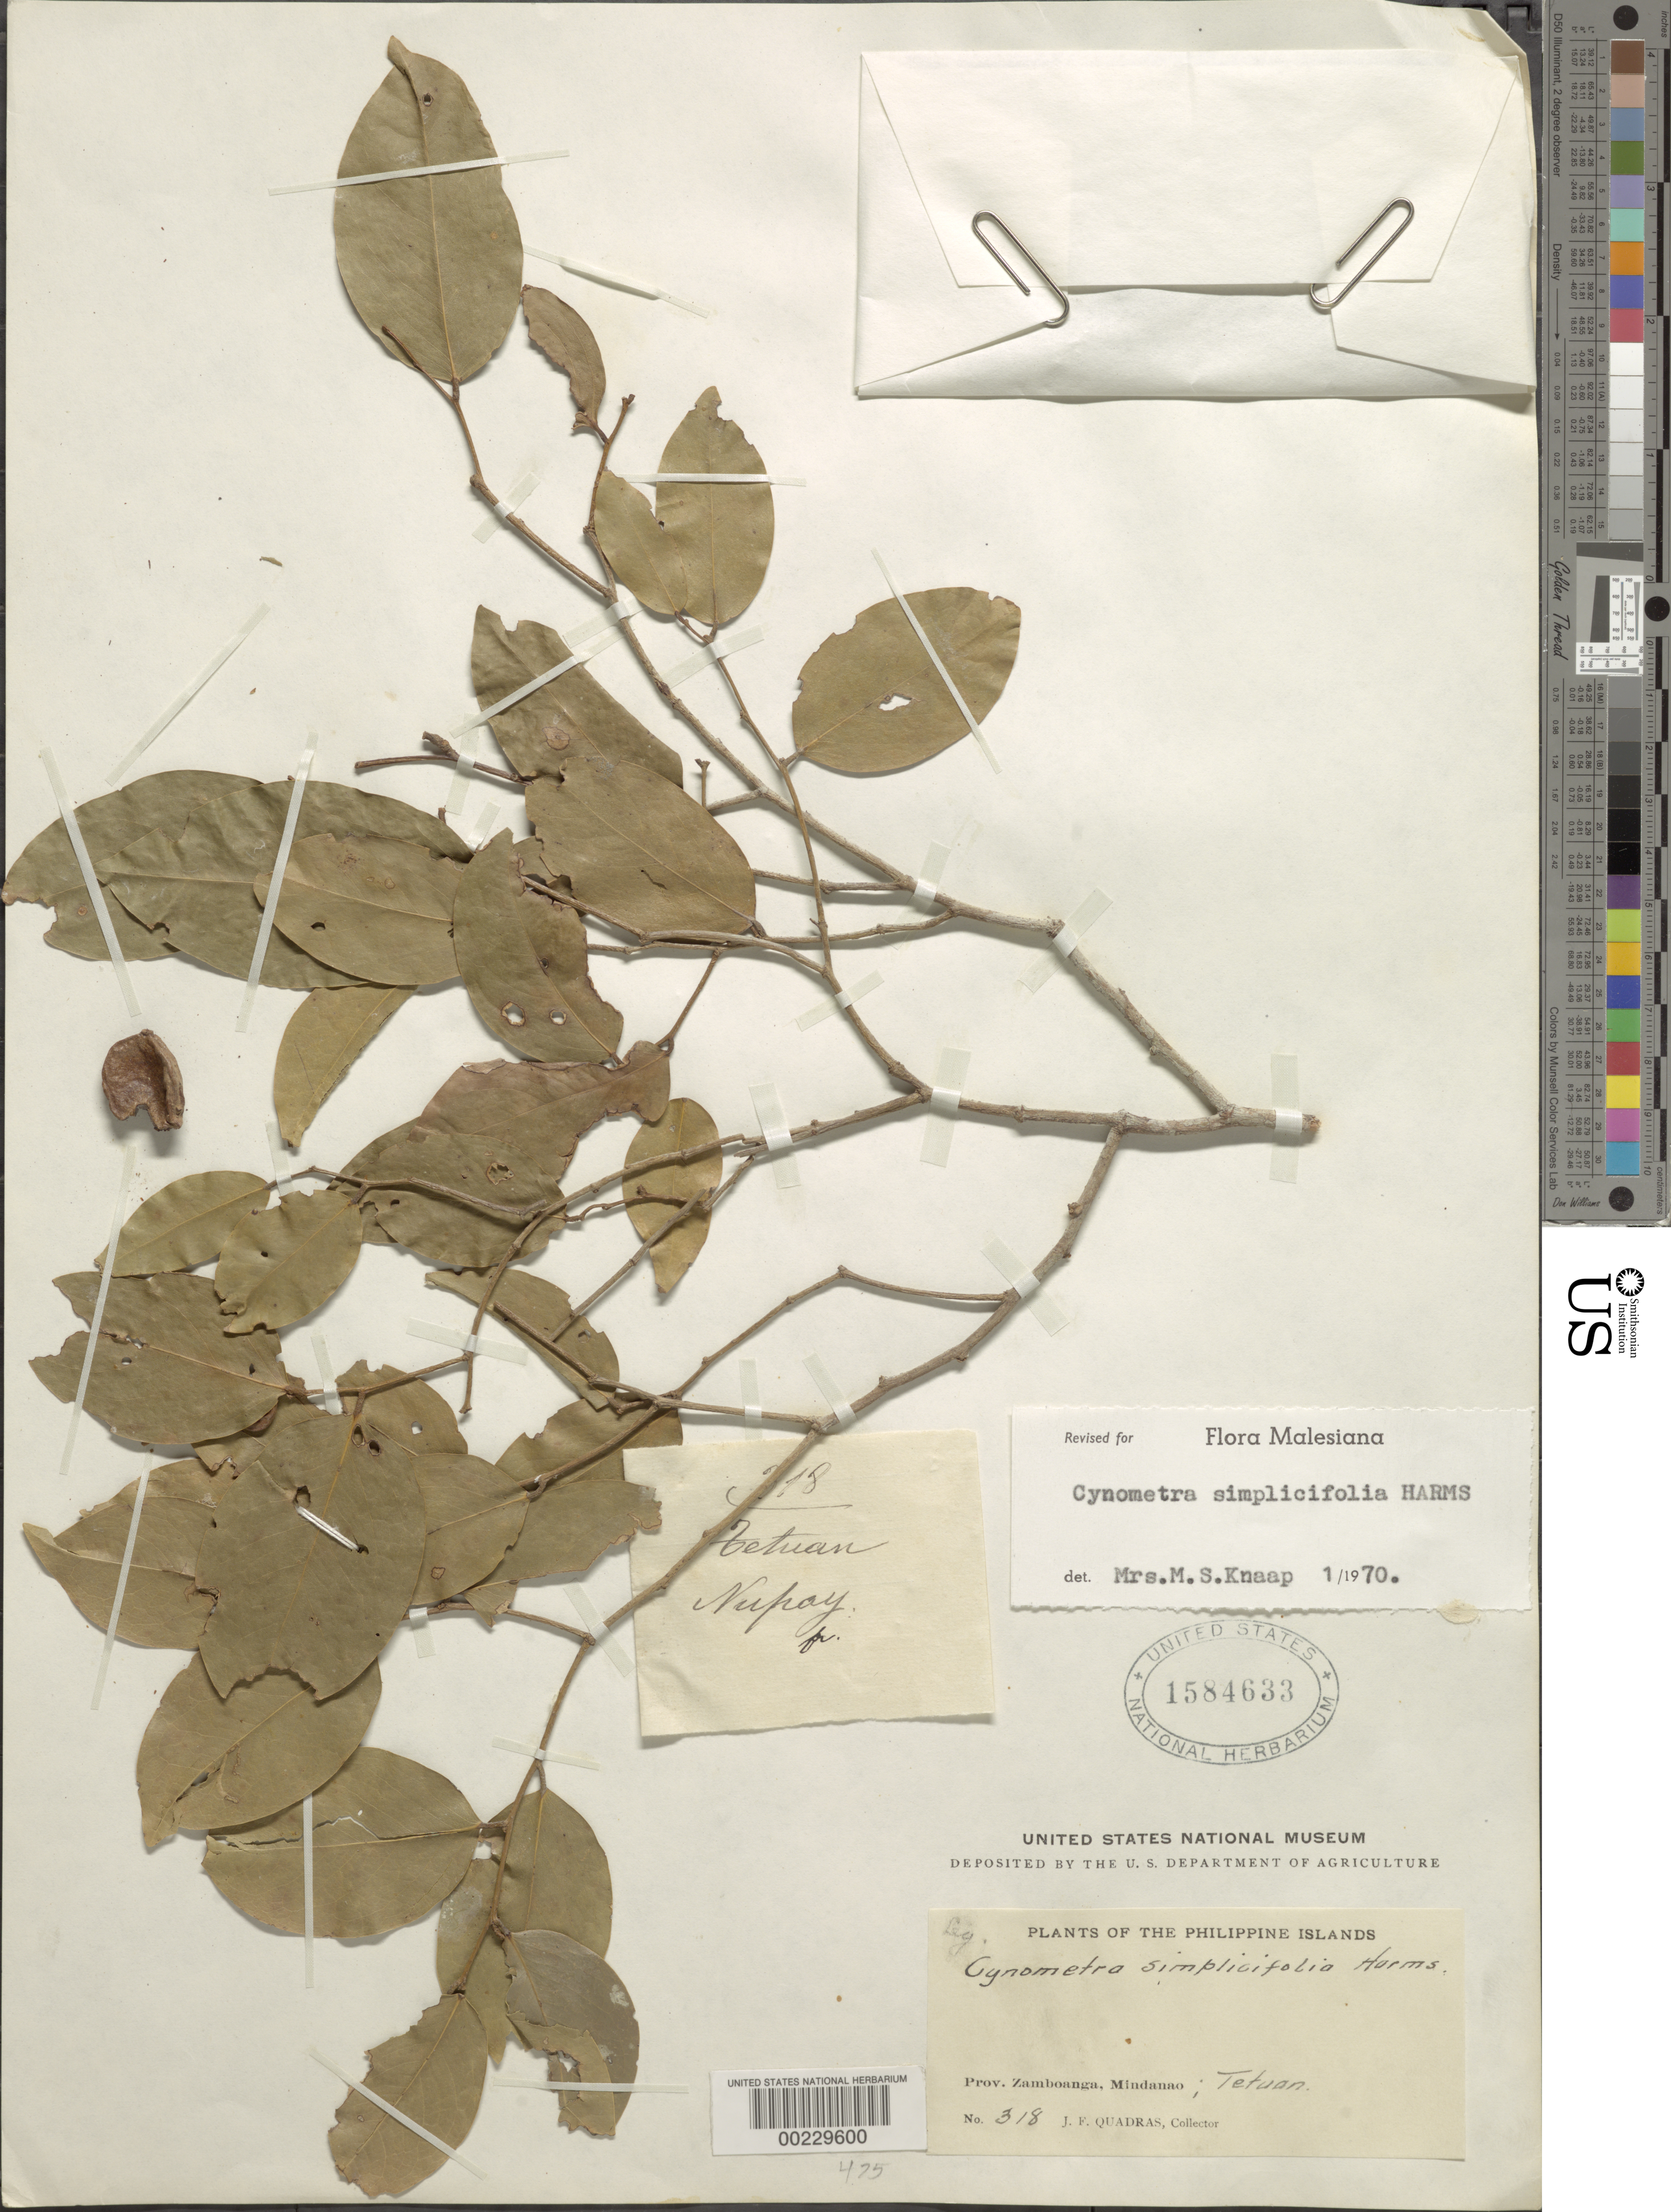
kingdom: Plantae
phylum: Tracheophyta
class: Magnoliopsida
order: Fabales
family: Fabaceae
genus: Cynometra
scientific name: Cynometra simplicifolia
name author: Harms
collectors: J. Quadras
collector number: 318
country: Philippines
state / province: Zamboanga Peninsula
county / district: Zamboanga del Sur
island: Mindanao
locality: Zamboanga prov. ; tetuan [zamboanga city (province)]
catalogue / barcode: US 1584633